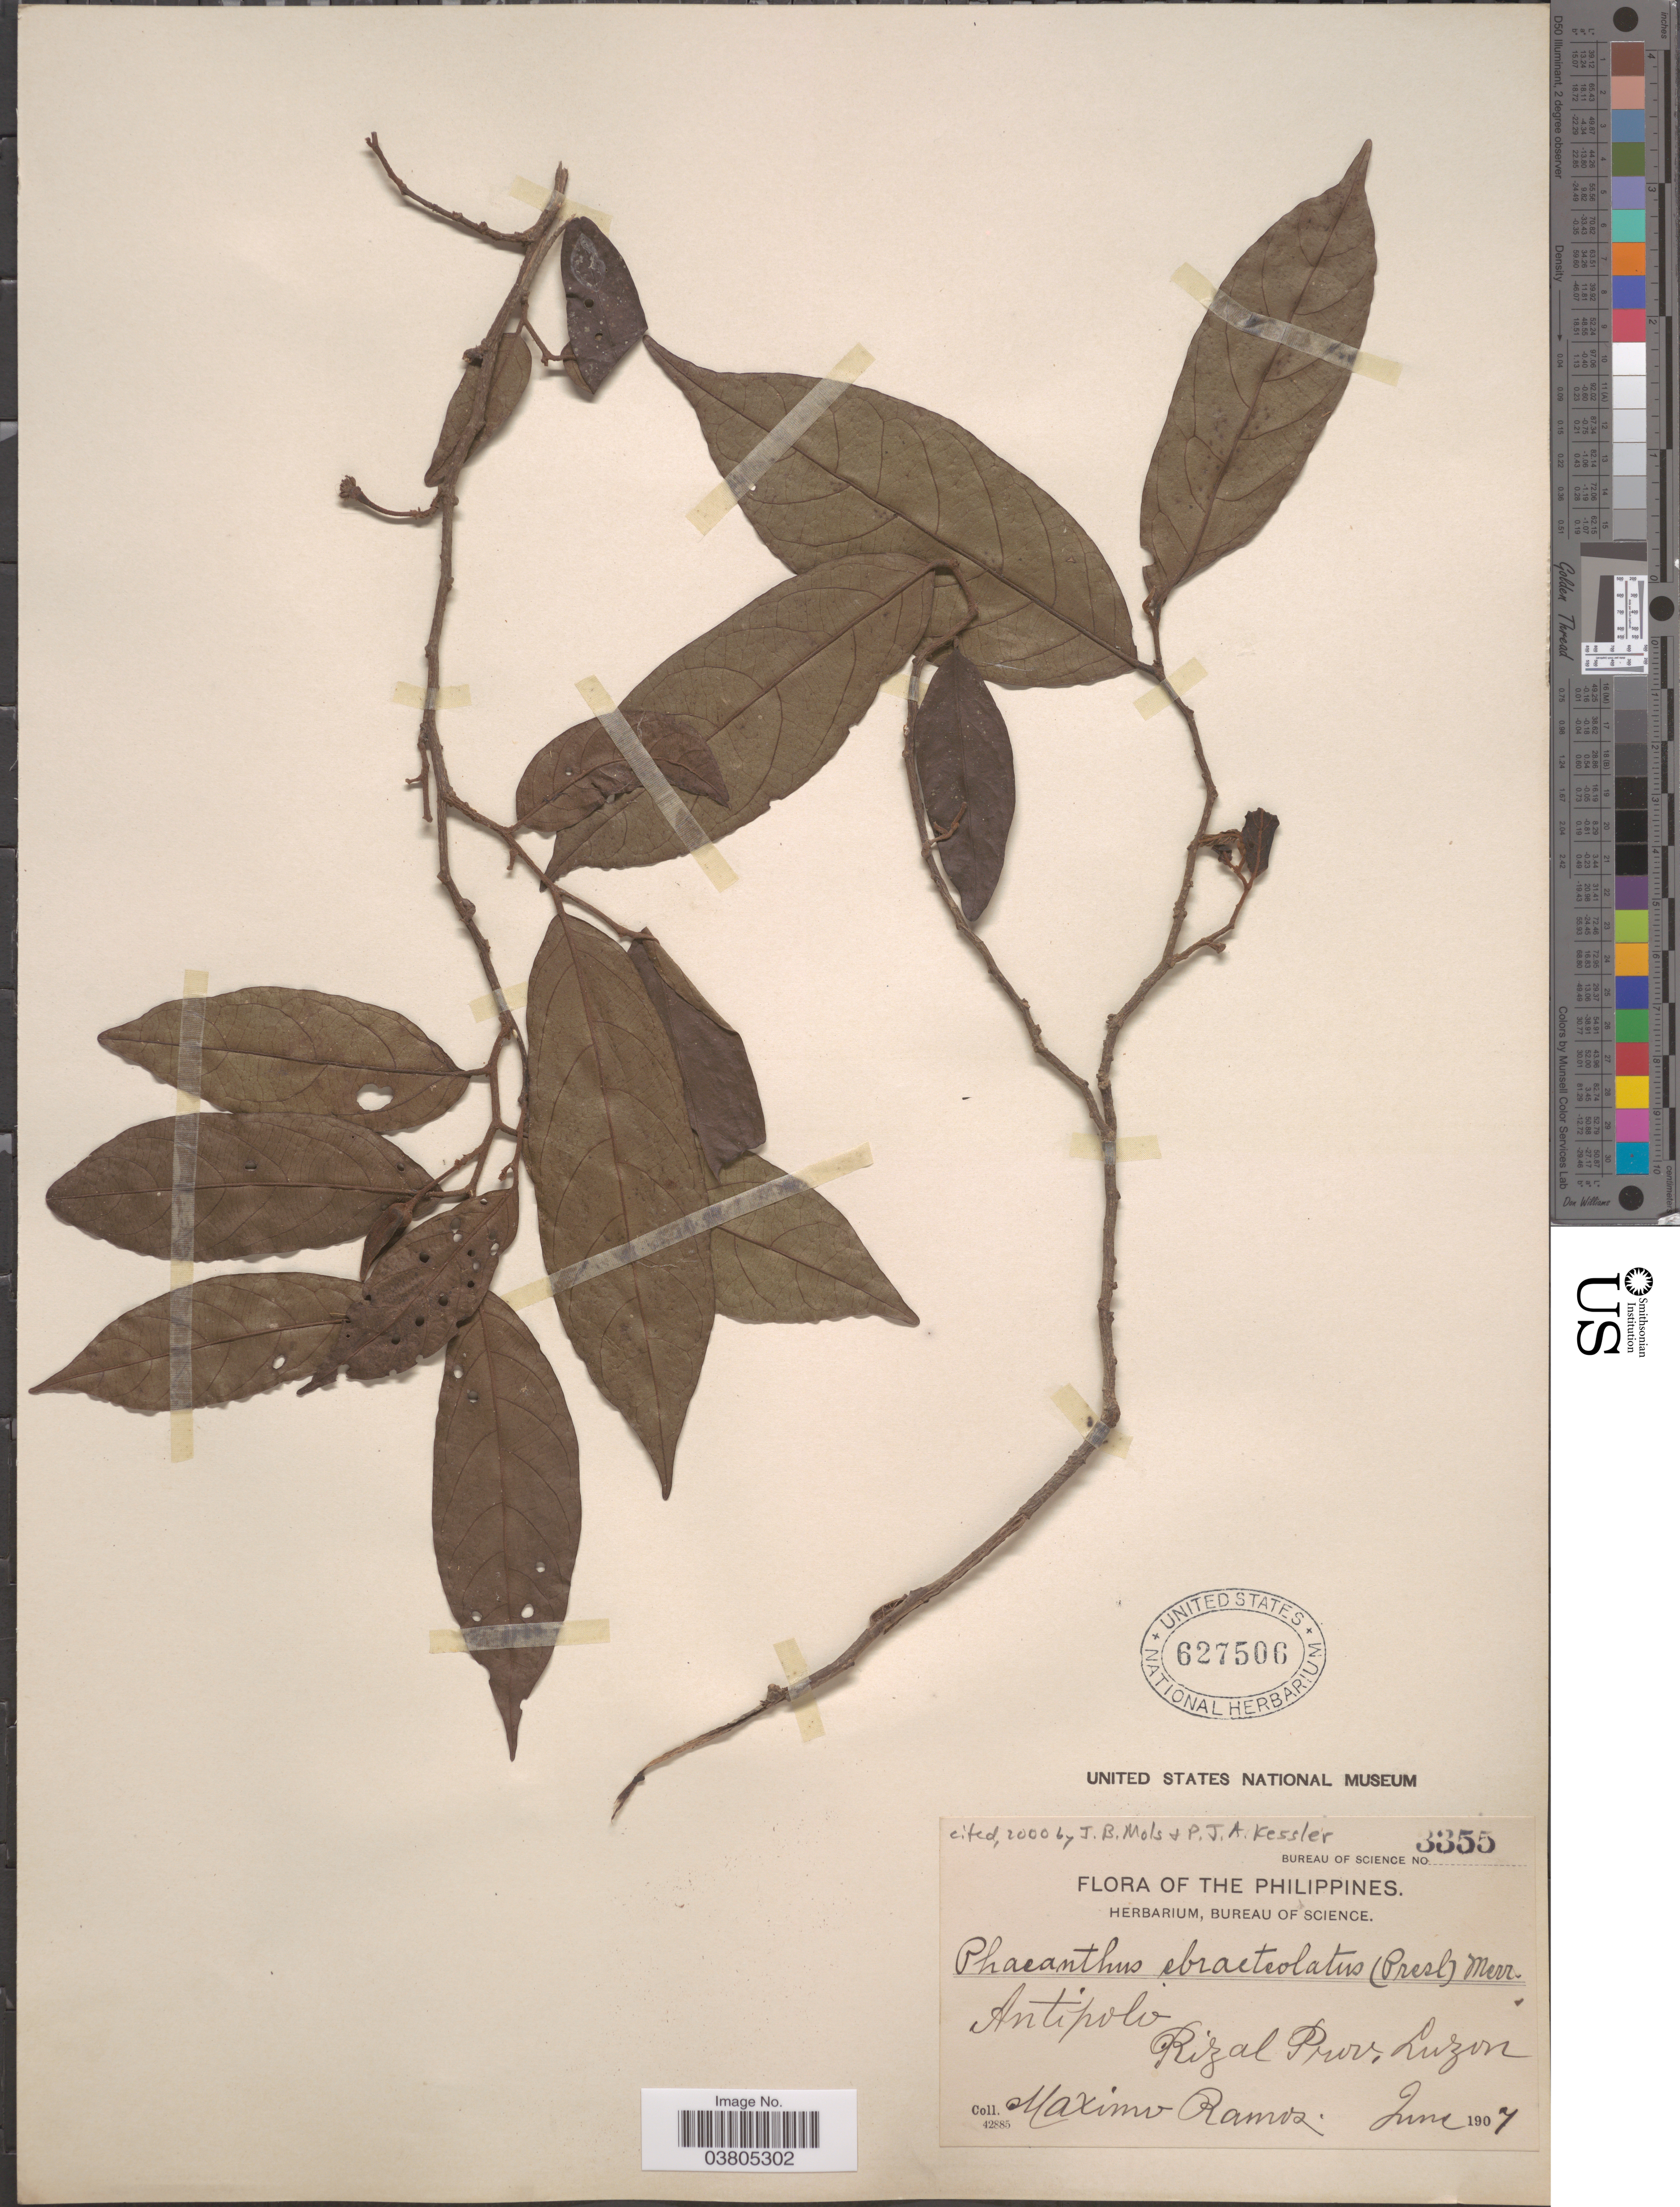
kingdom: Plantae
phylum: Tracheophyta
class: Magnoliopsida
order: Magnoliales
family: Annonaceae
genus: Phaeanthus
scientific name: Phaeanthus ebracteolatus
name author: (C. Presl) Merr.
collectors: M. Ramos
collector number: Bureau of Science 3355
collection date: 1907-06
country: Philippines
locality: Antipolo. Rizal Prov, Luzon.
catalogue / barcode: US 627506